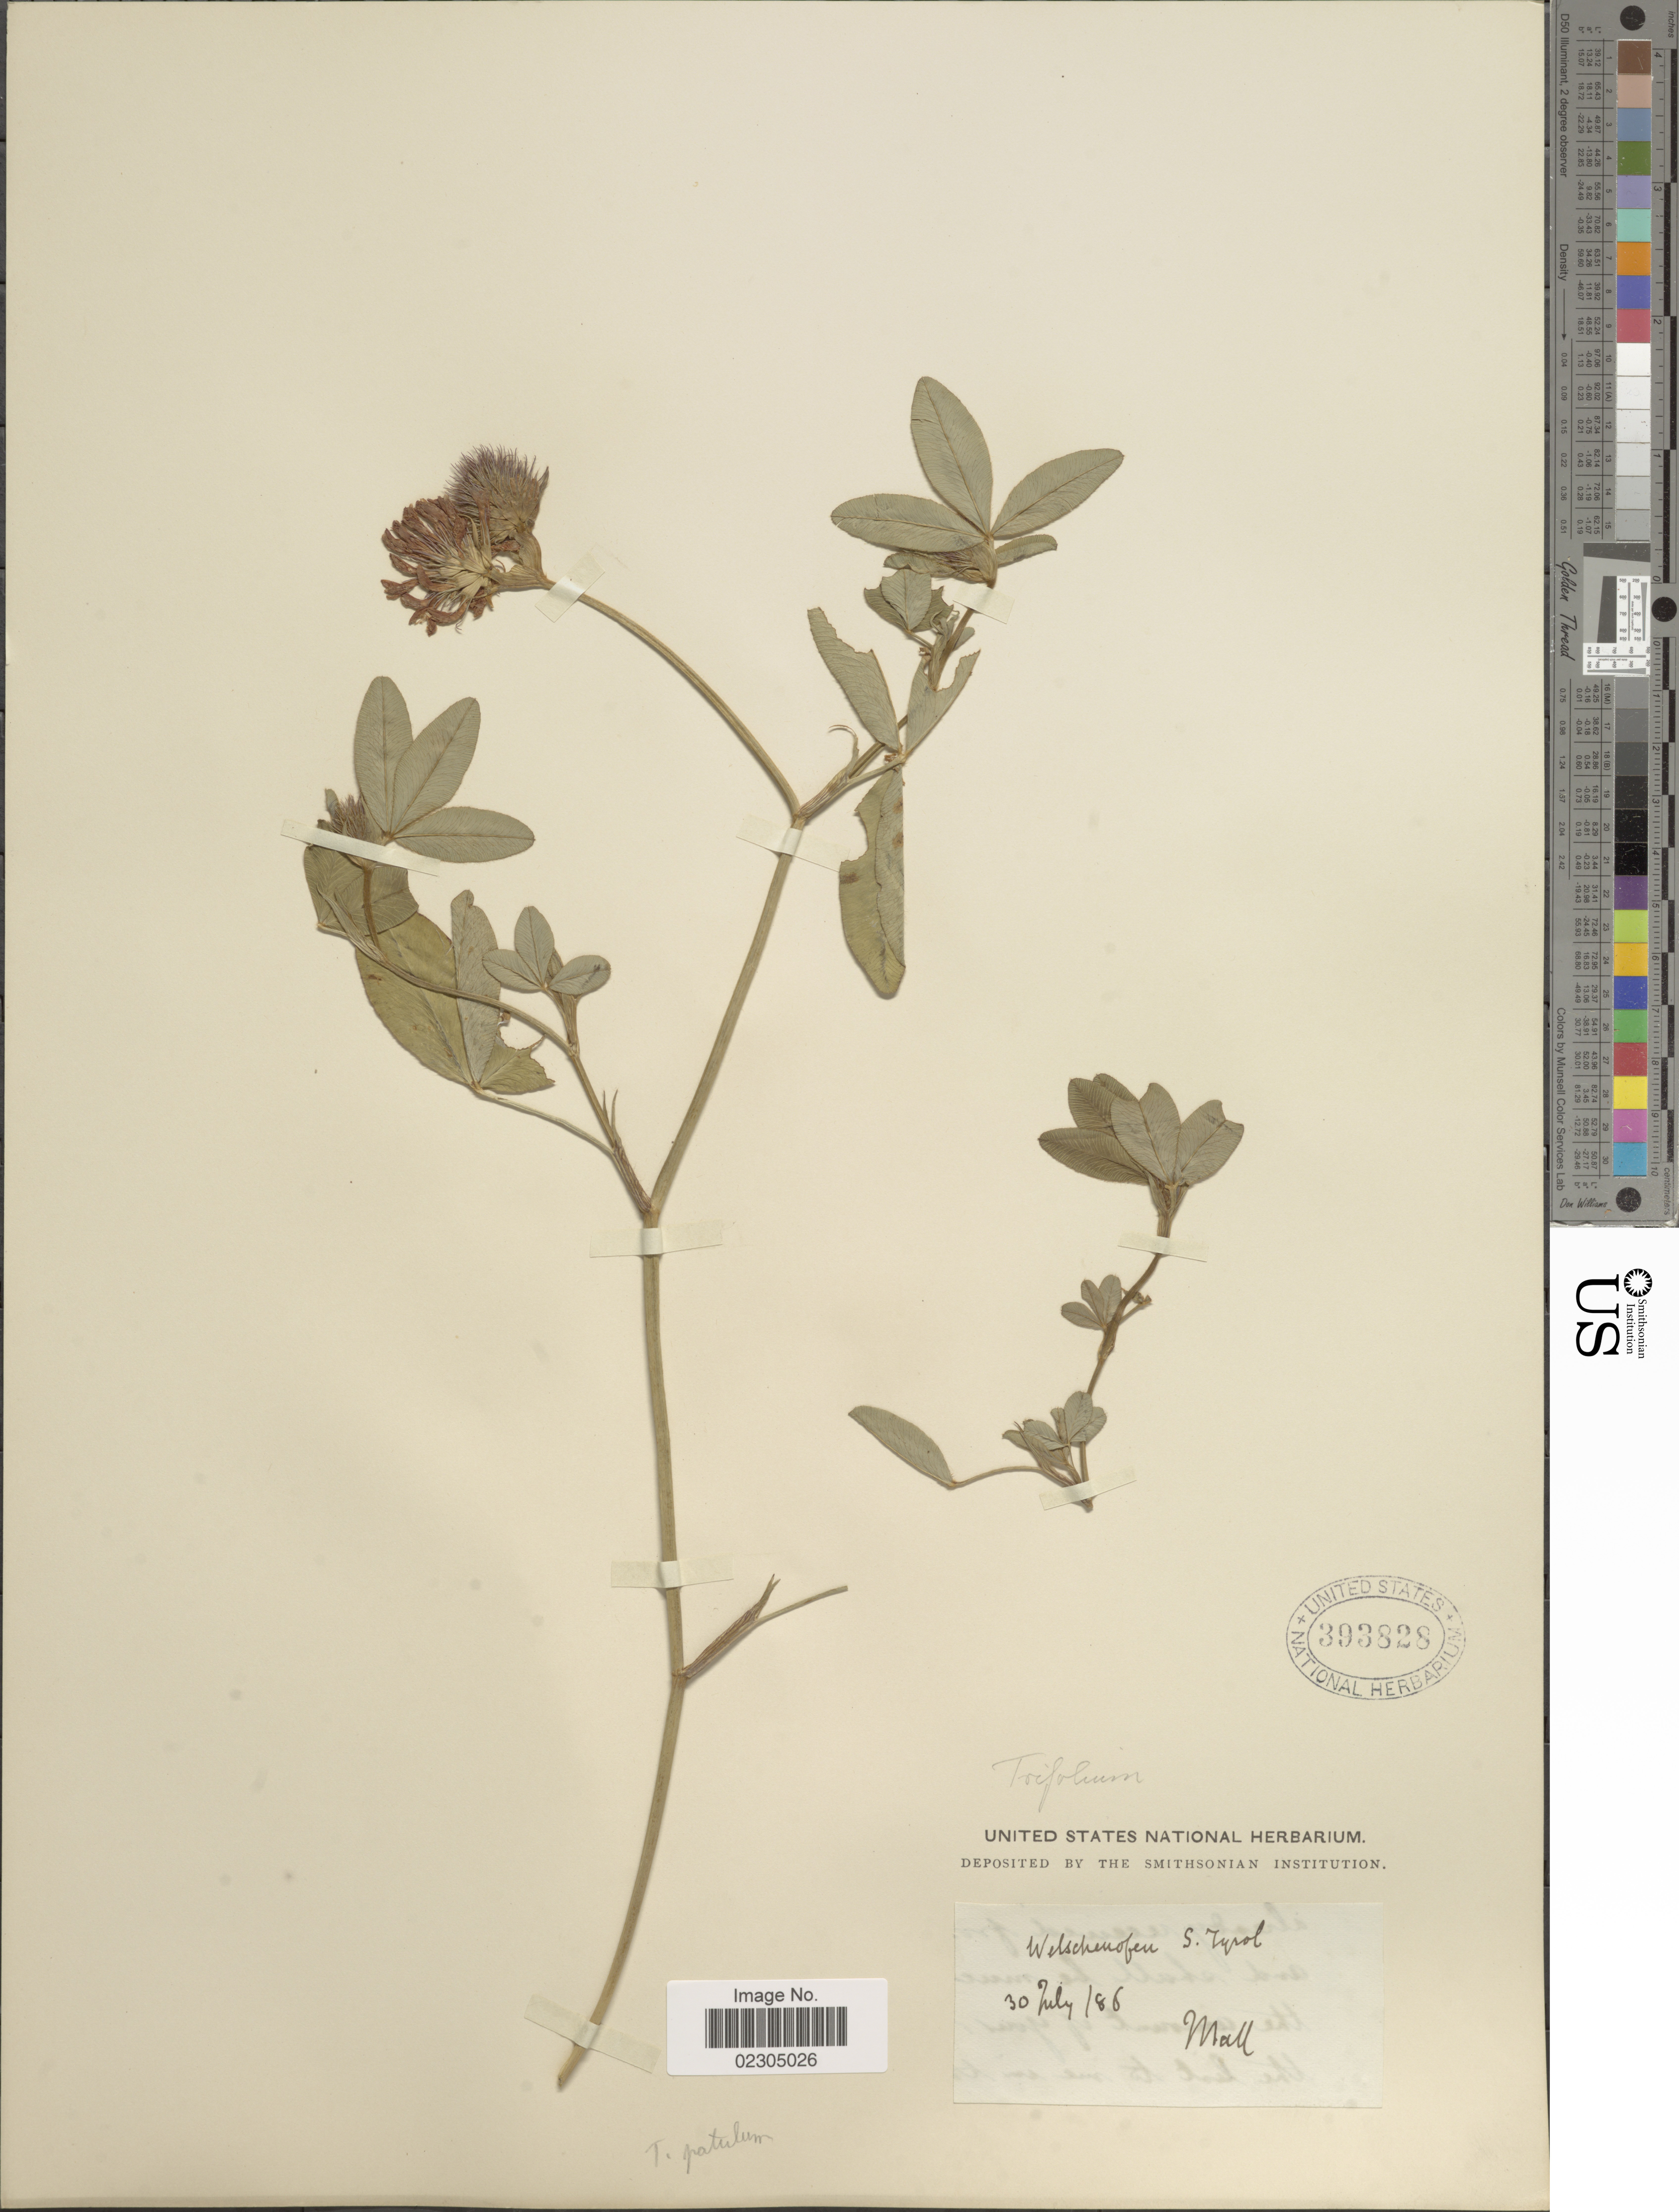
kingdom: Plantae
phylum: Tracheophyta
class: Magnoliopsida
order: Fabales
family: Fabaceae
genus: Trifolium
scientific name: Trifolium sp.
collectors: Mall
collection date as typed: Transcribed d/m/y: 30/7/86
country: Italy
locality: Welschnofen, S. Tyrol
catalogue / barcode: US 393828